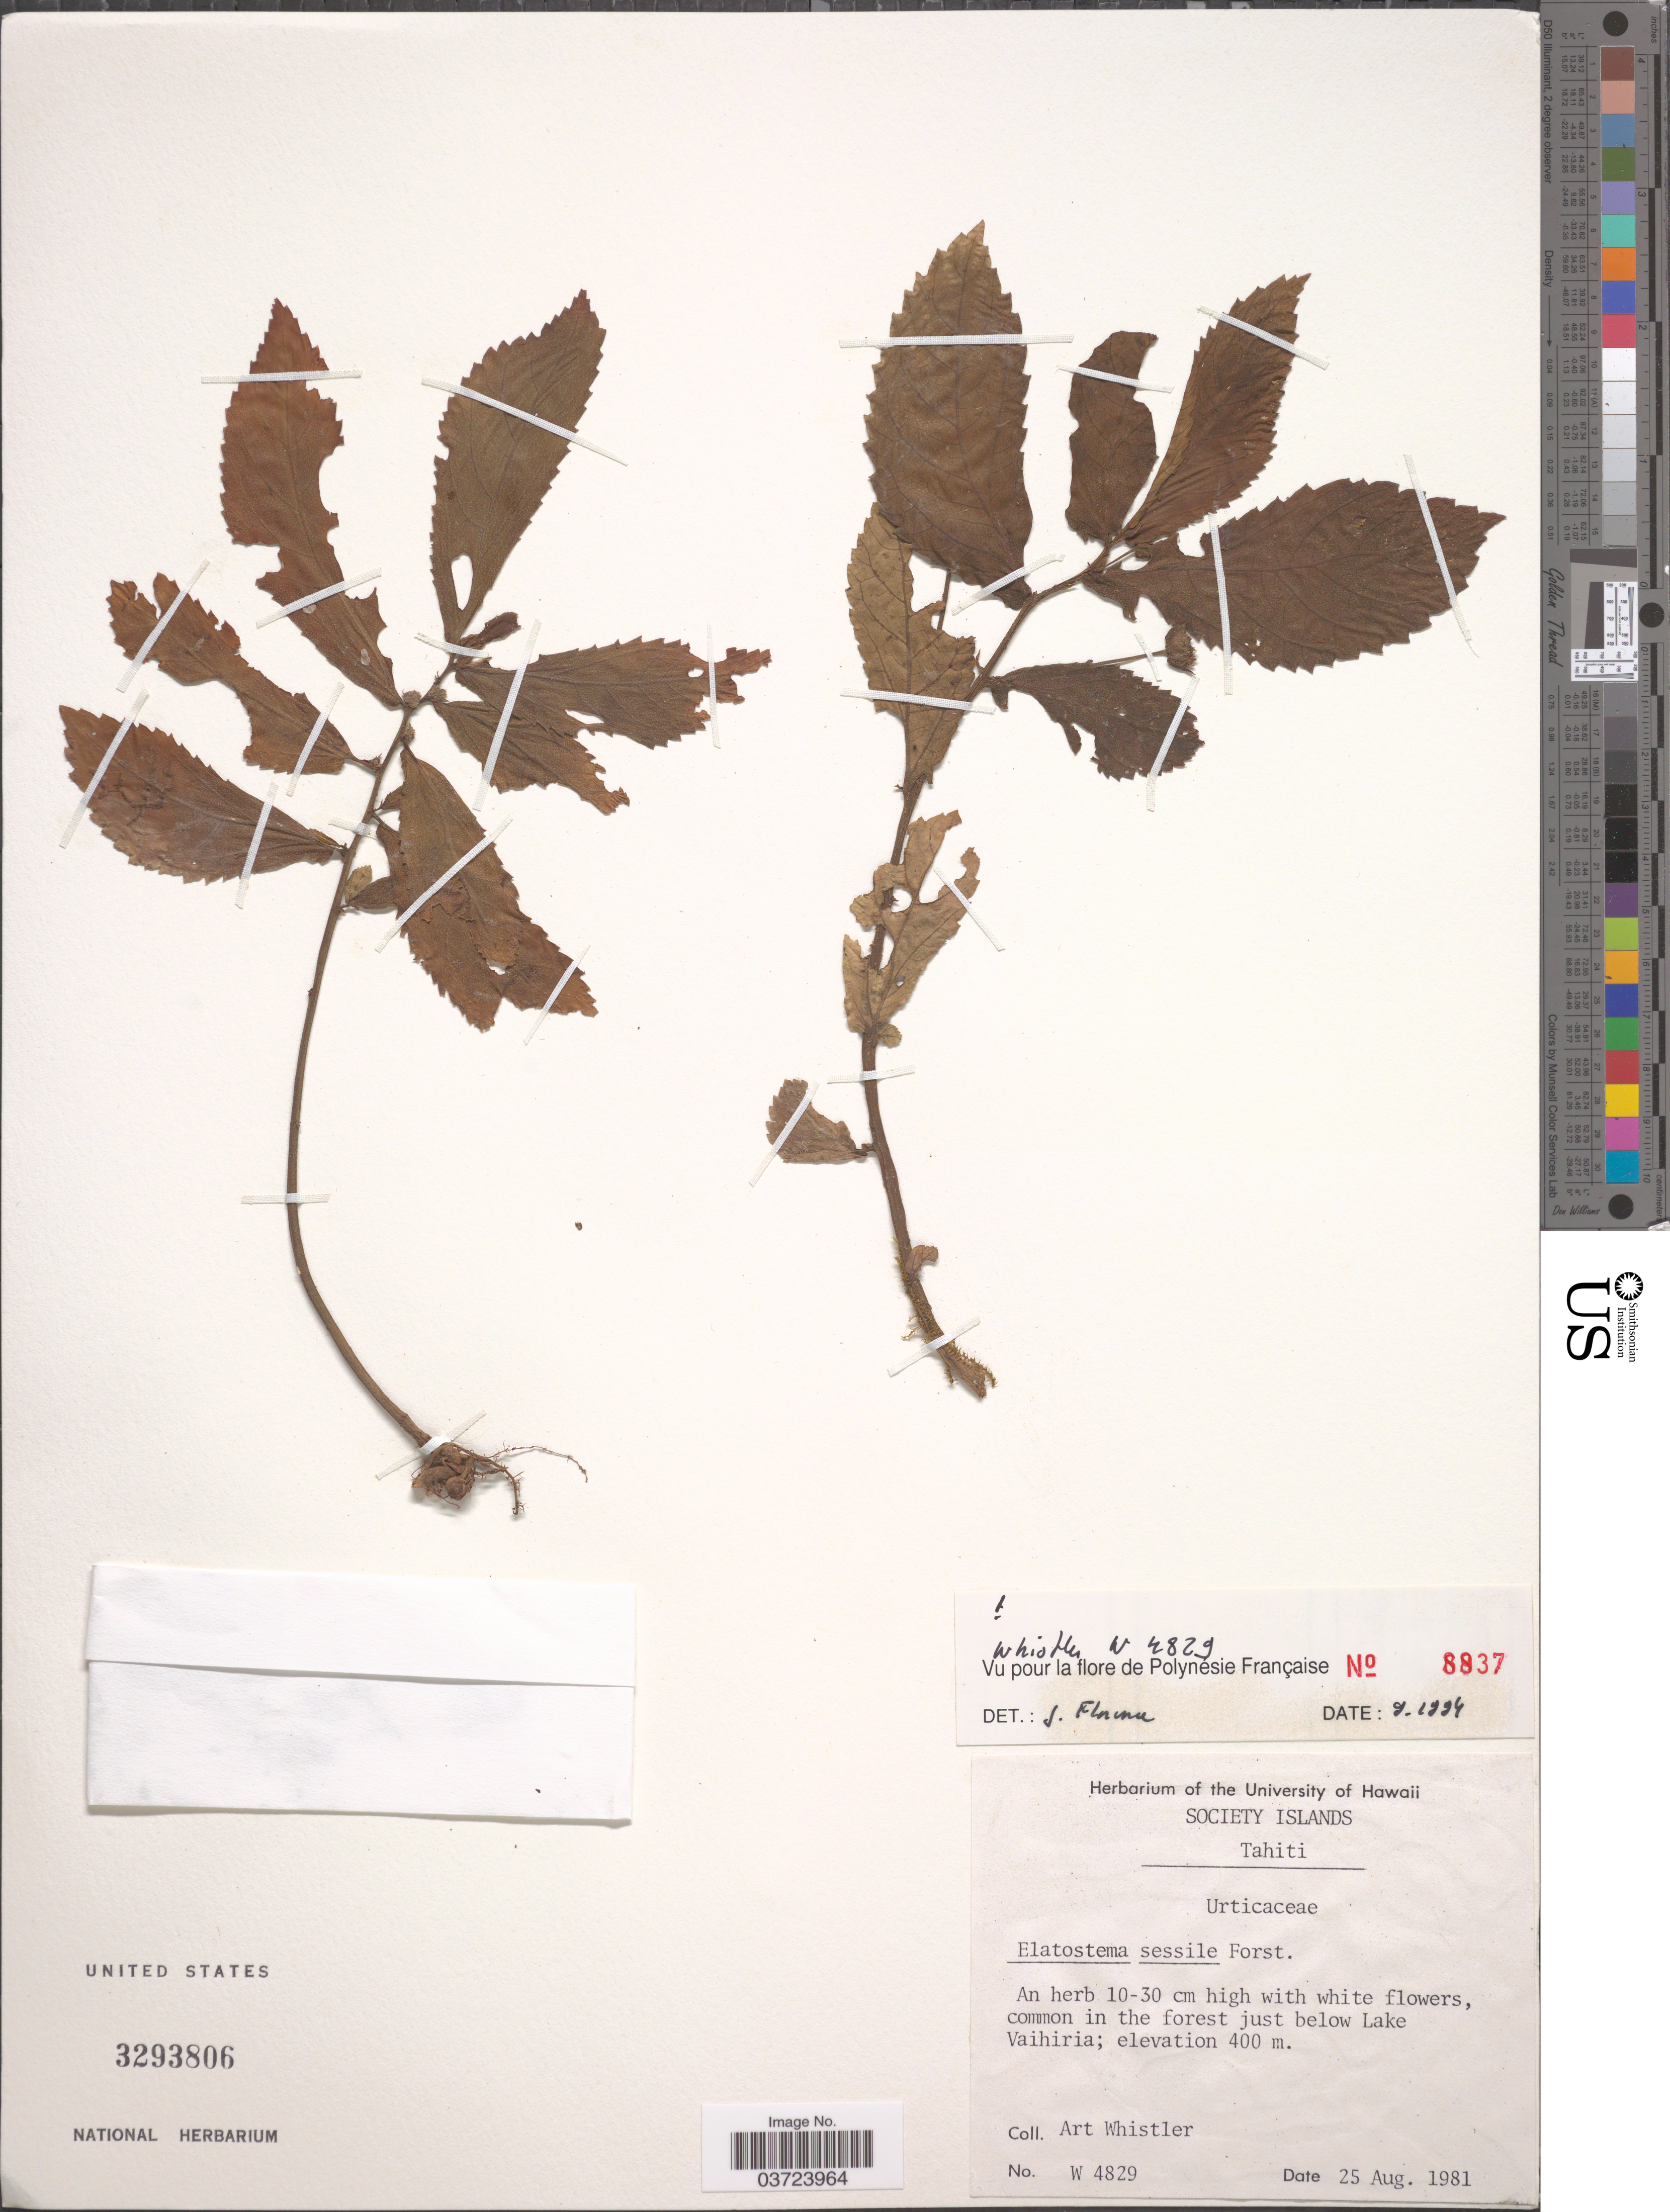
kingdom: Plantae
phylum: Tracheophyta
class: Magnoliopsida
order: Rosales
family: Urticaceae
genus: Elatostema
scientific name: Elatostema sessile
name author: J.R. Forst. & G. Forst.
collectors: A. Whistler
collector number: W4829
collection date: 1981-08-25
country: French Polynesia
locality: Society Islands. Tahiti. In the forest just below Lake Vaihiria.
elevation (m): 400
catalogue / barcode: US 3293806